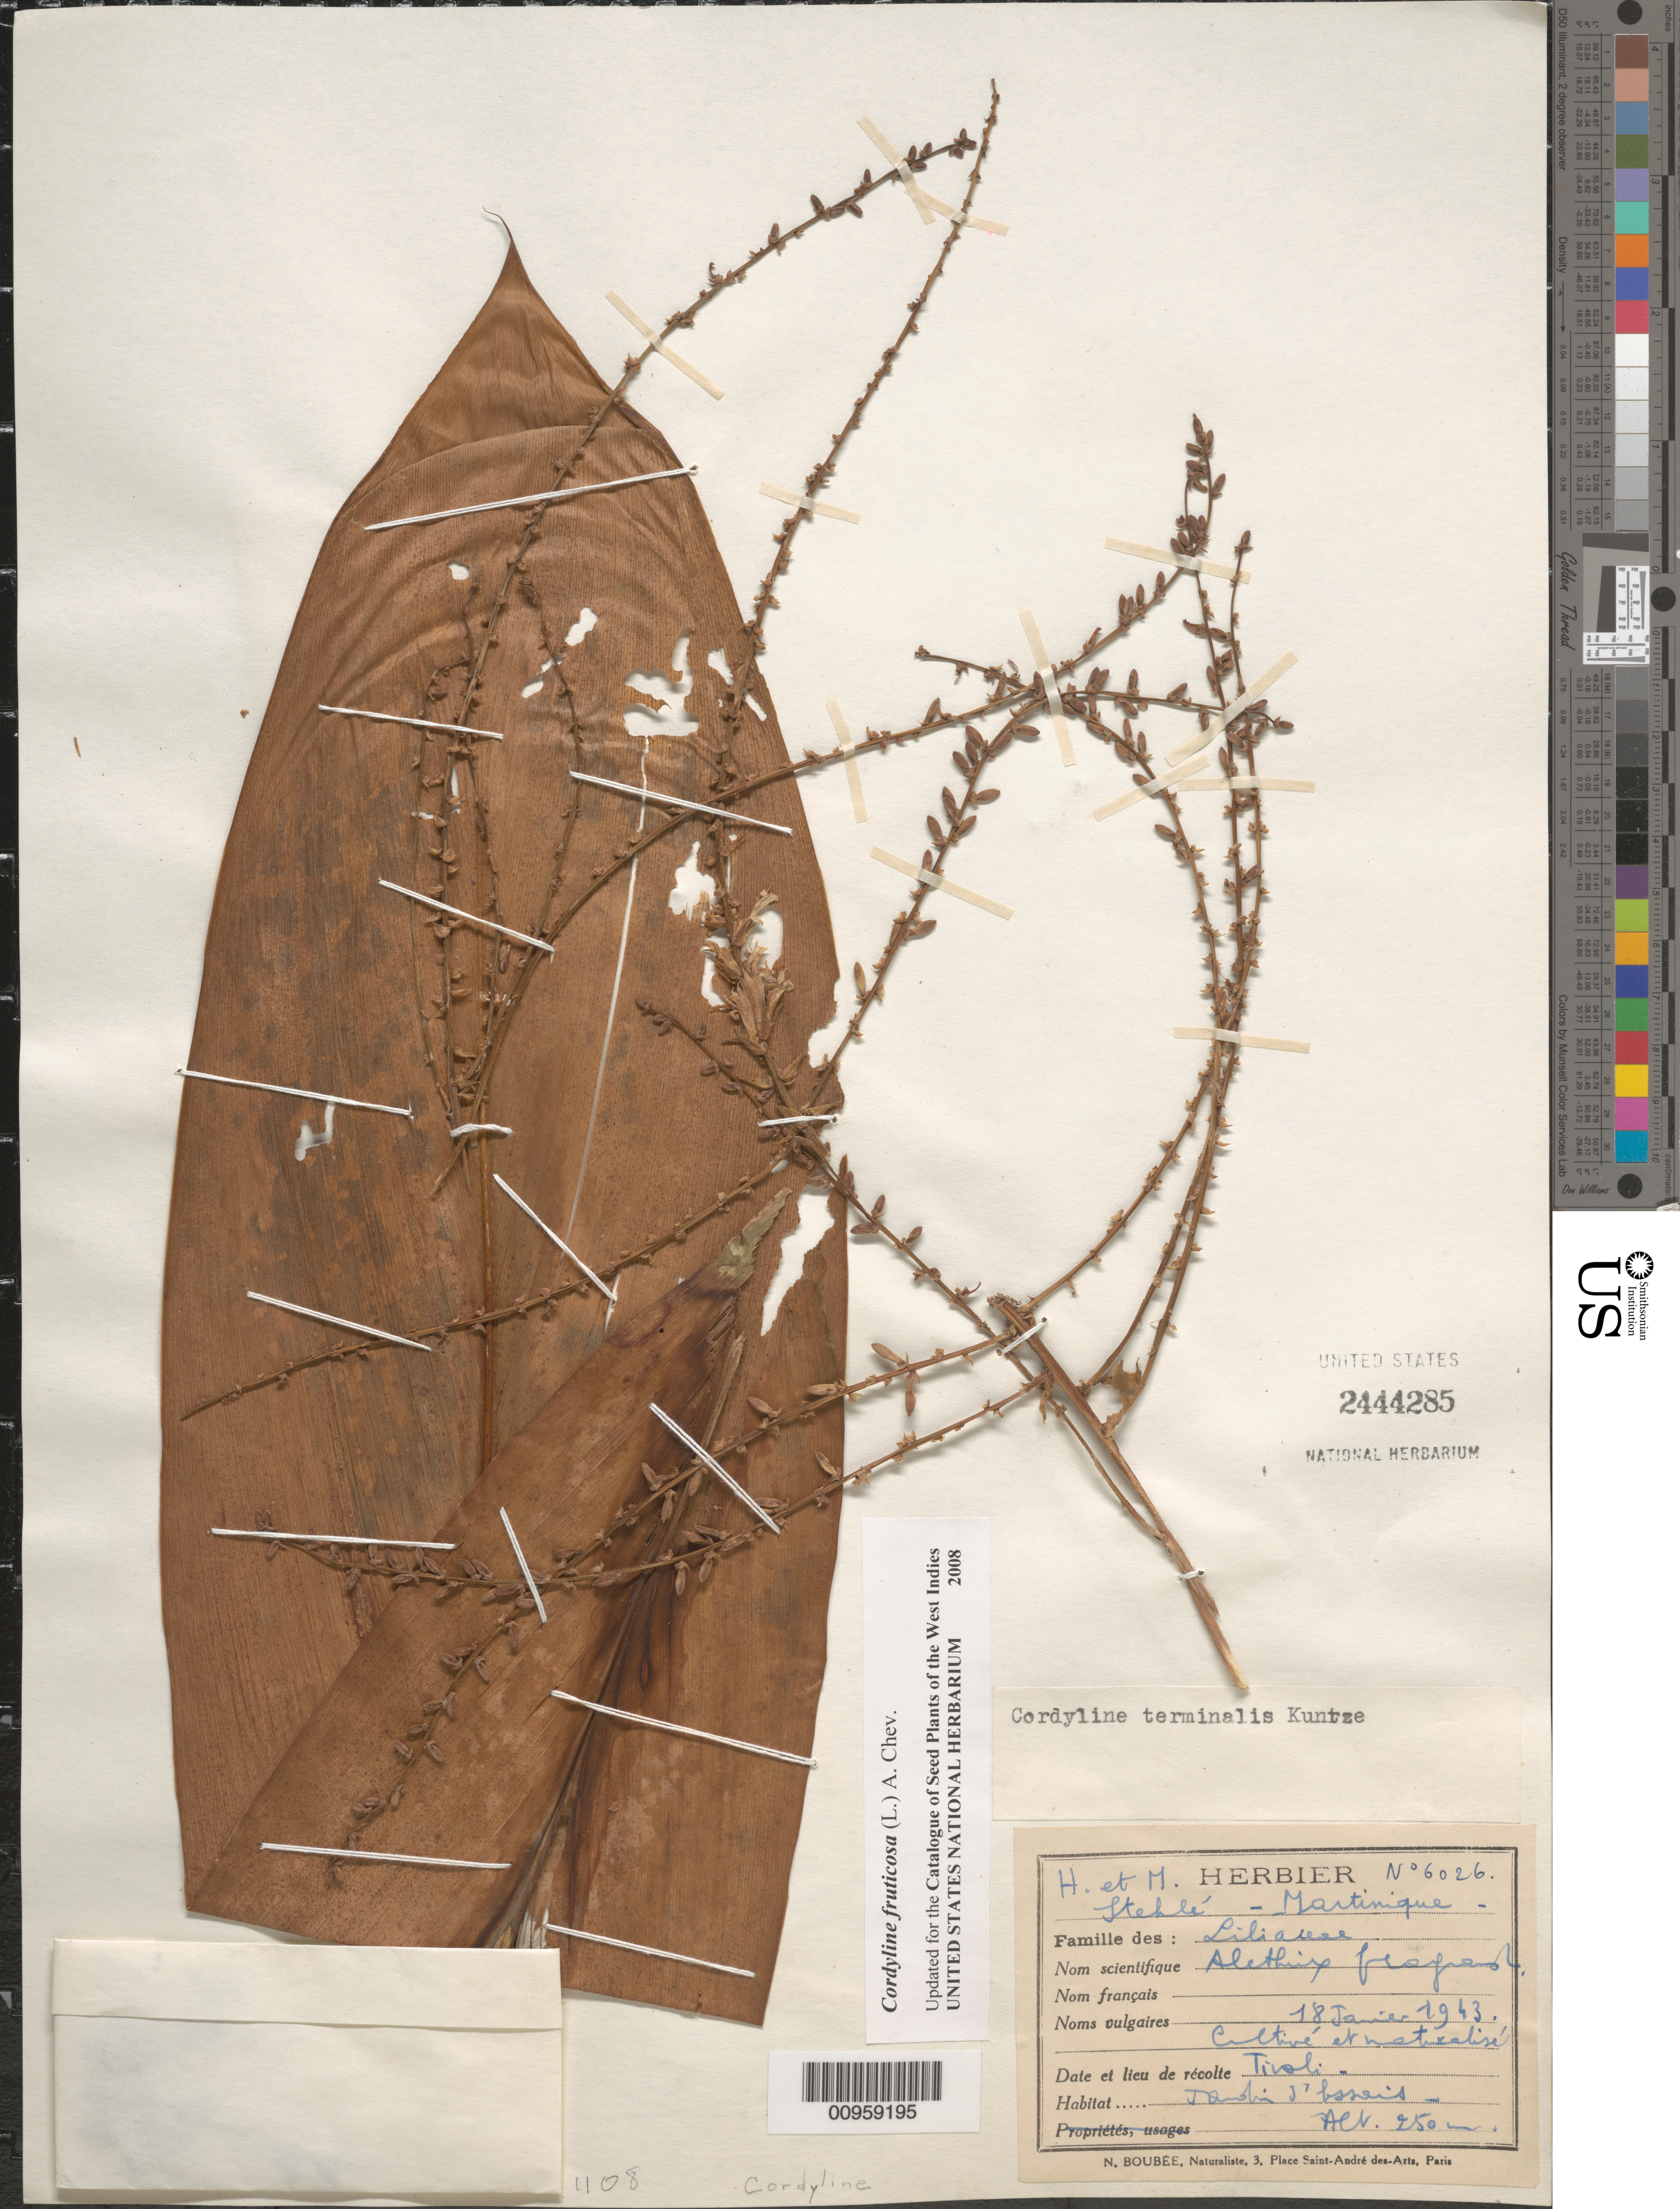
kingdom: Plantae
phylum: Tracheophyta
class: Liliopsida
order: Asparagales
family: Asparagaceae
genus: Cordyline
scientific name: Cordyline fruticosa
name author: (L.) A. Chev.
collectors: H. Stehlé & M. Stehlé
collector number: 6026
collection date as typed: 18 Jan 1943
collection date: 1943-01-18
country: Martinique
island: Martinique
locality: Tivoli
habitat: "jardin j'bassis"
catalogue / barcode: US 2444285